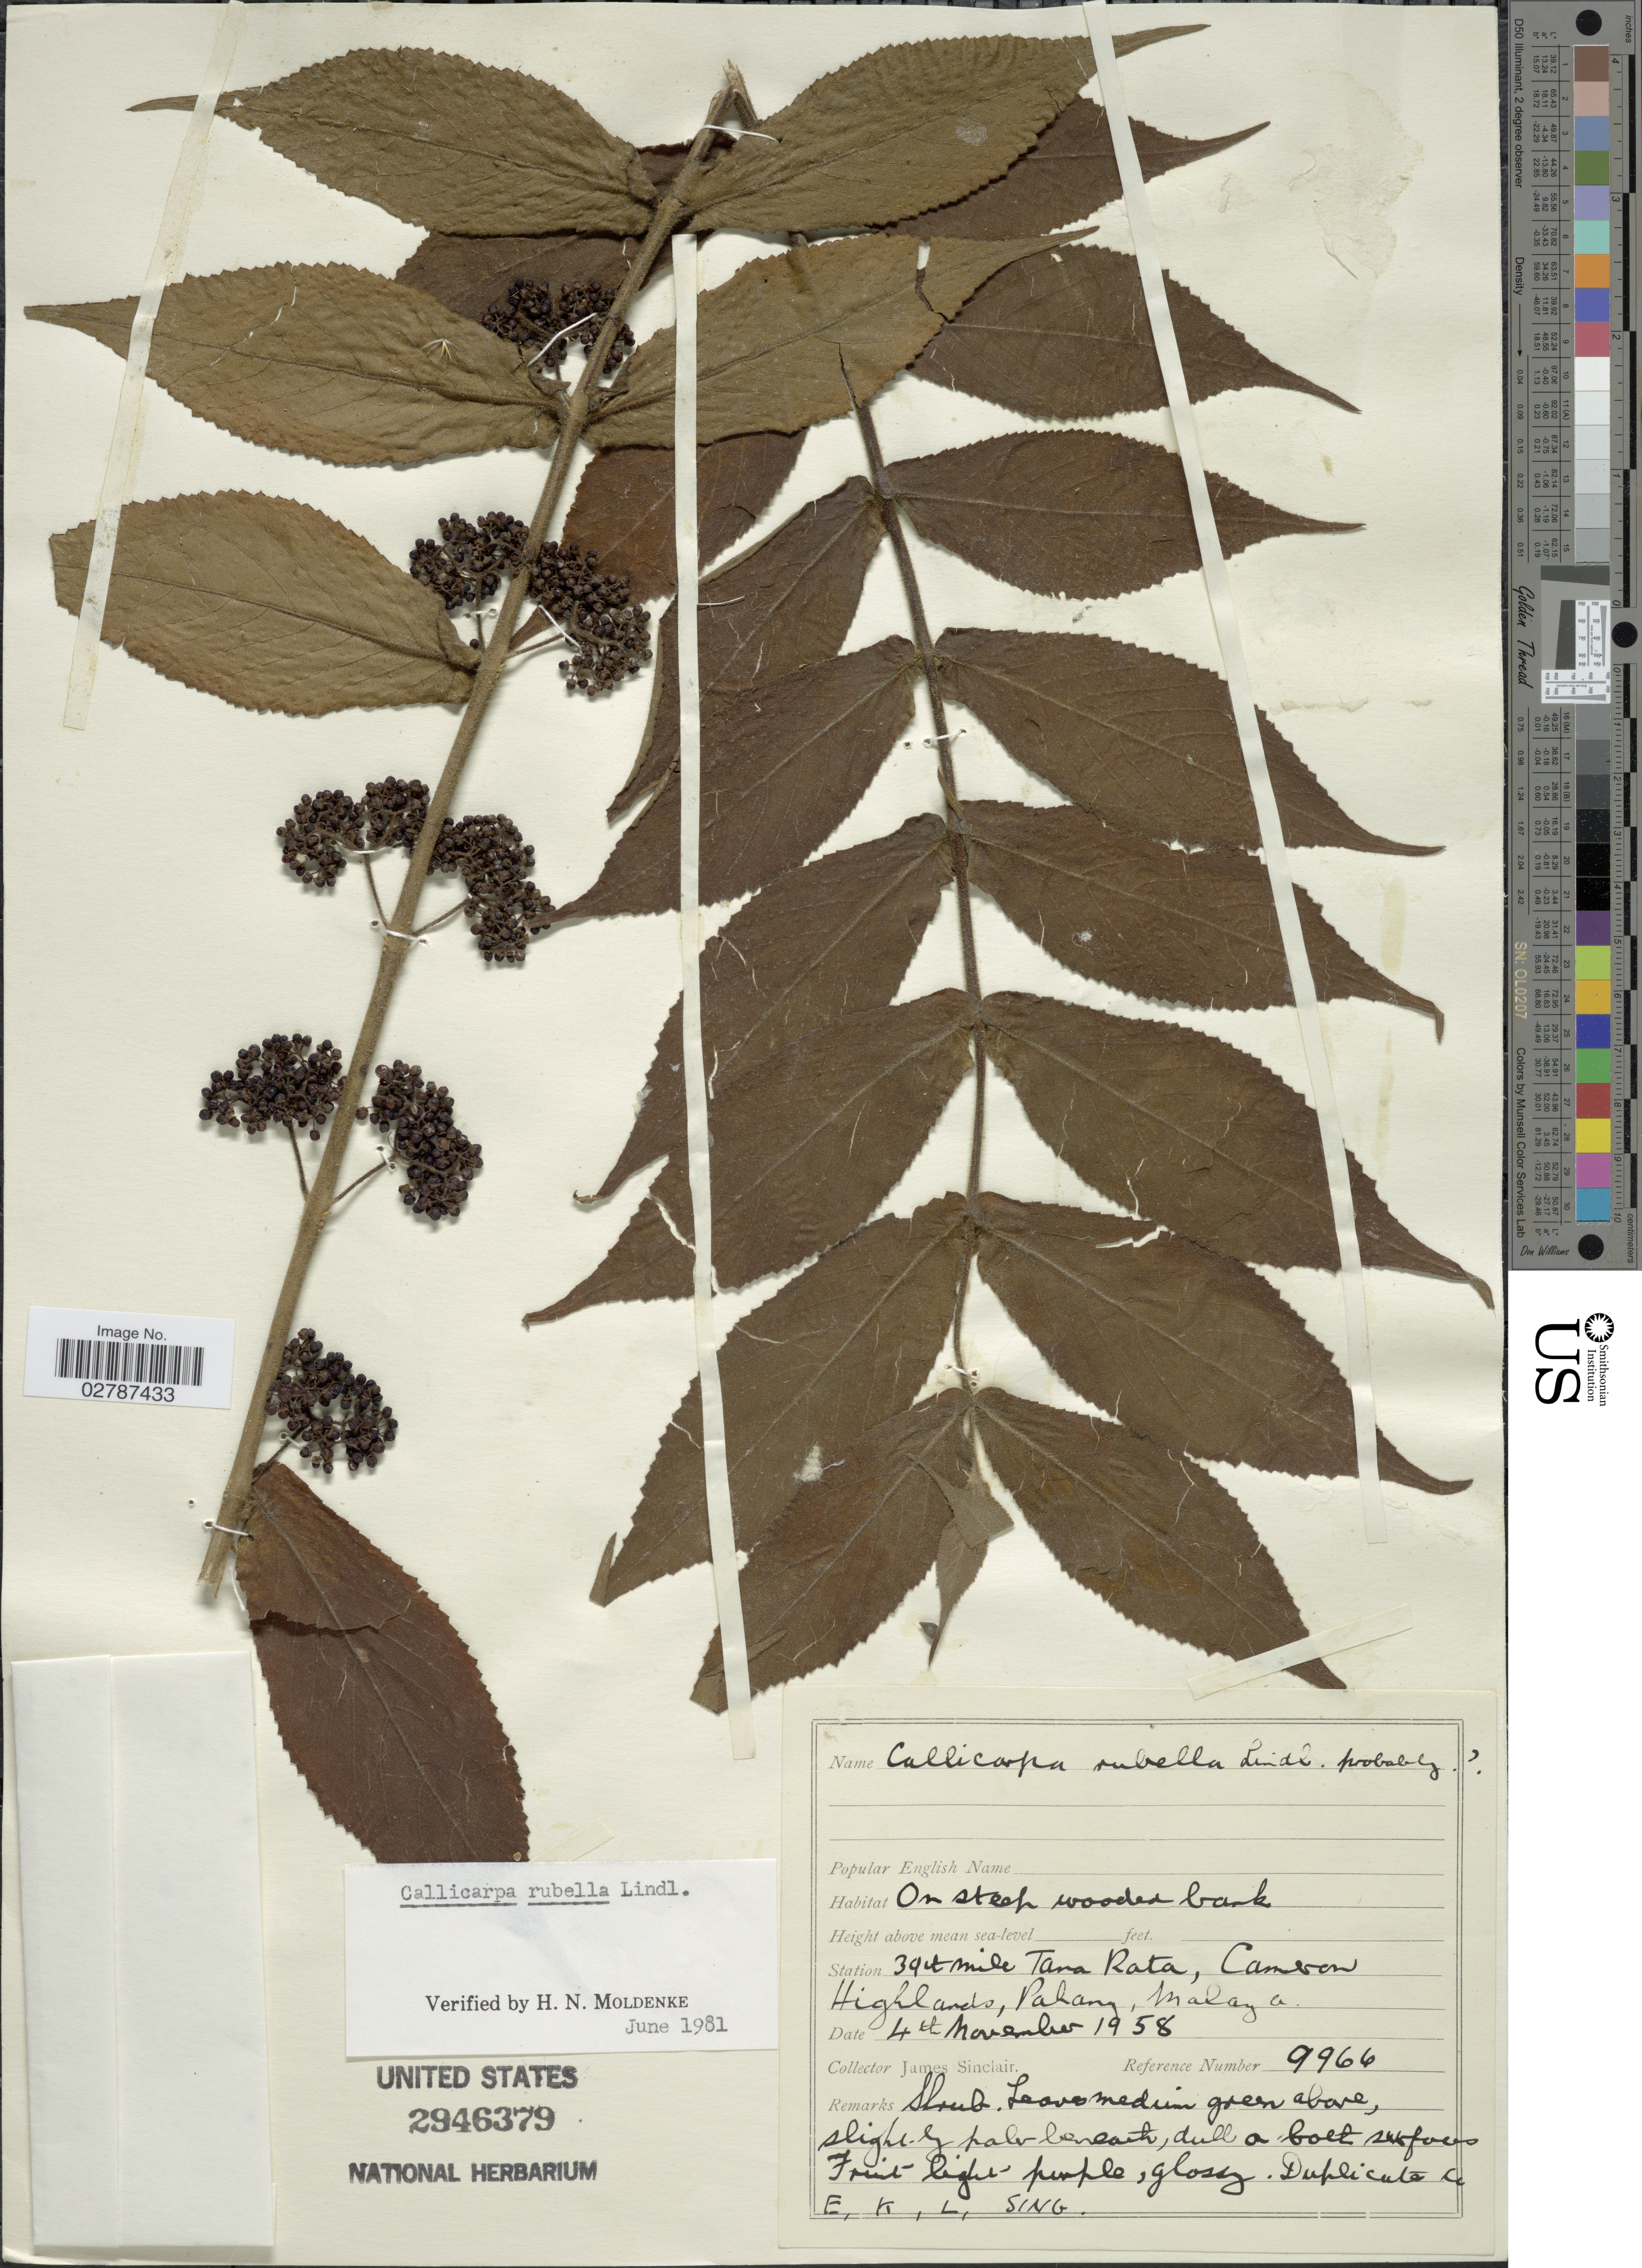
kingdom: Plantae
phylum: Tracheophyta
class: Magnoliopsida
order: Lamiales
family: Lamiaceae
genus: Callicarpa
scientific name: Callicarpa rubella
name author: Lindl.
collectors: J. Sinclair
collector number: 9966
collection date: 1958-11-04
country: Malaysia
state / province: Pahang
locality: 39th mile Tara Rata, Cameron Highlands, Pahang, Malaya.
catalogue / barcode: US 2946379